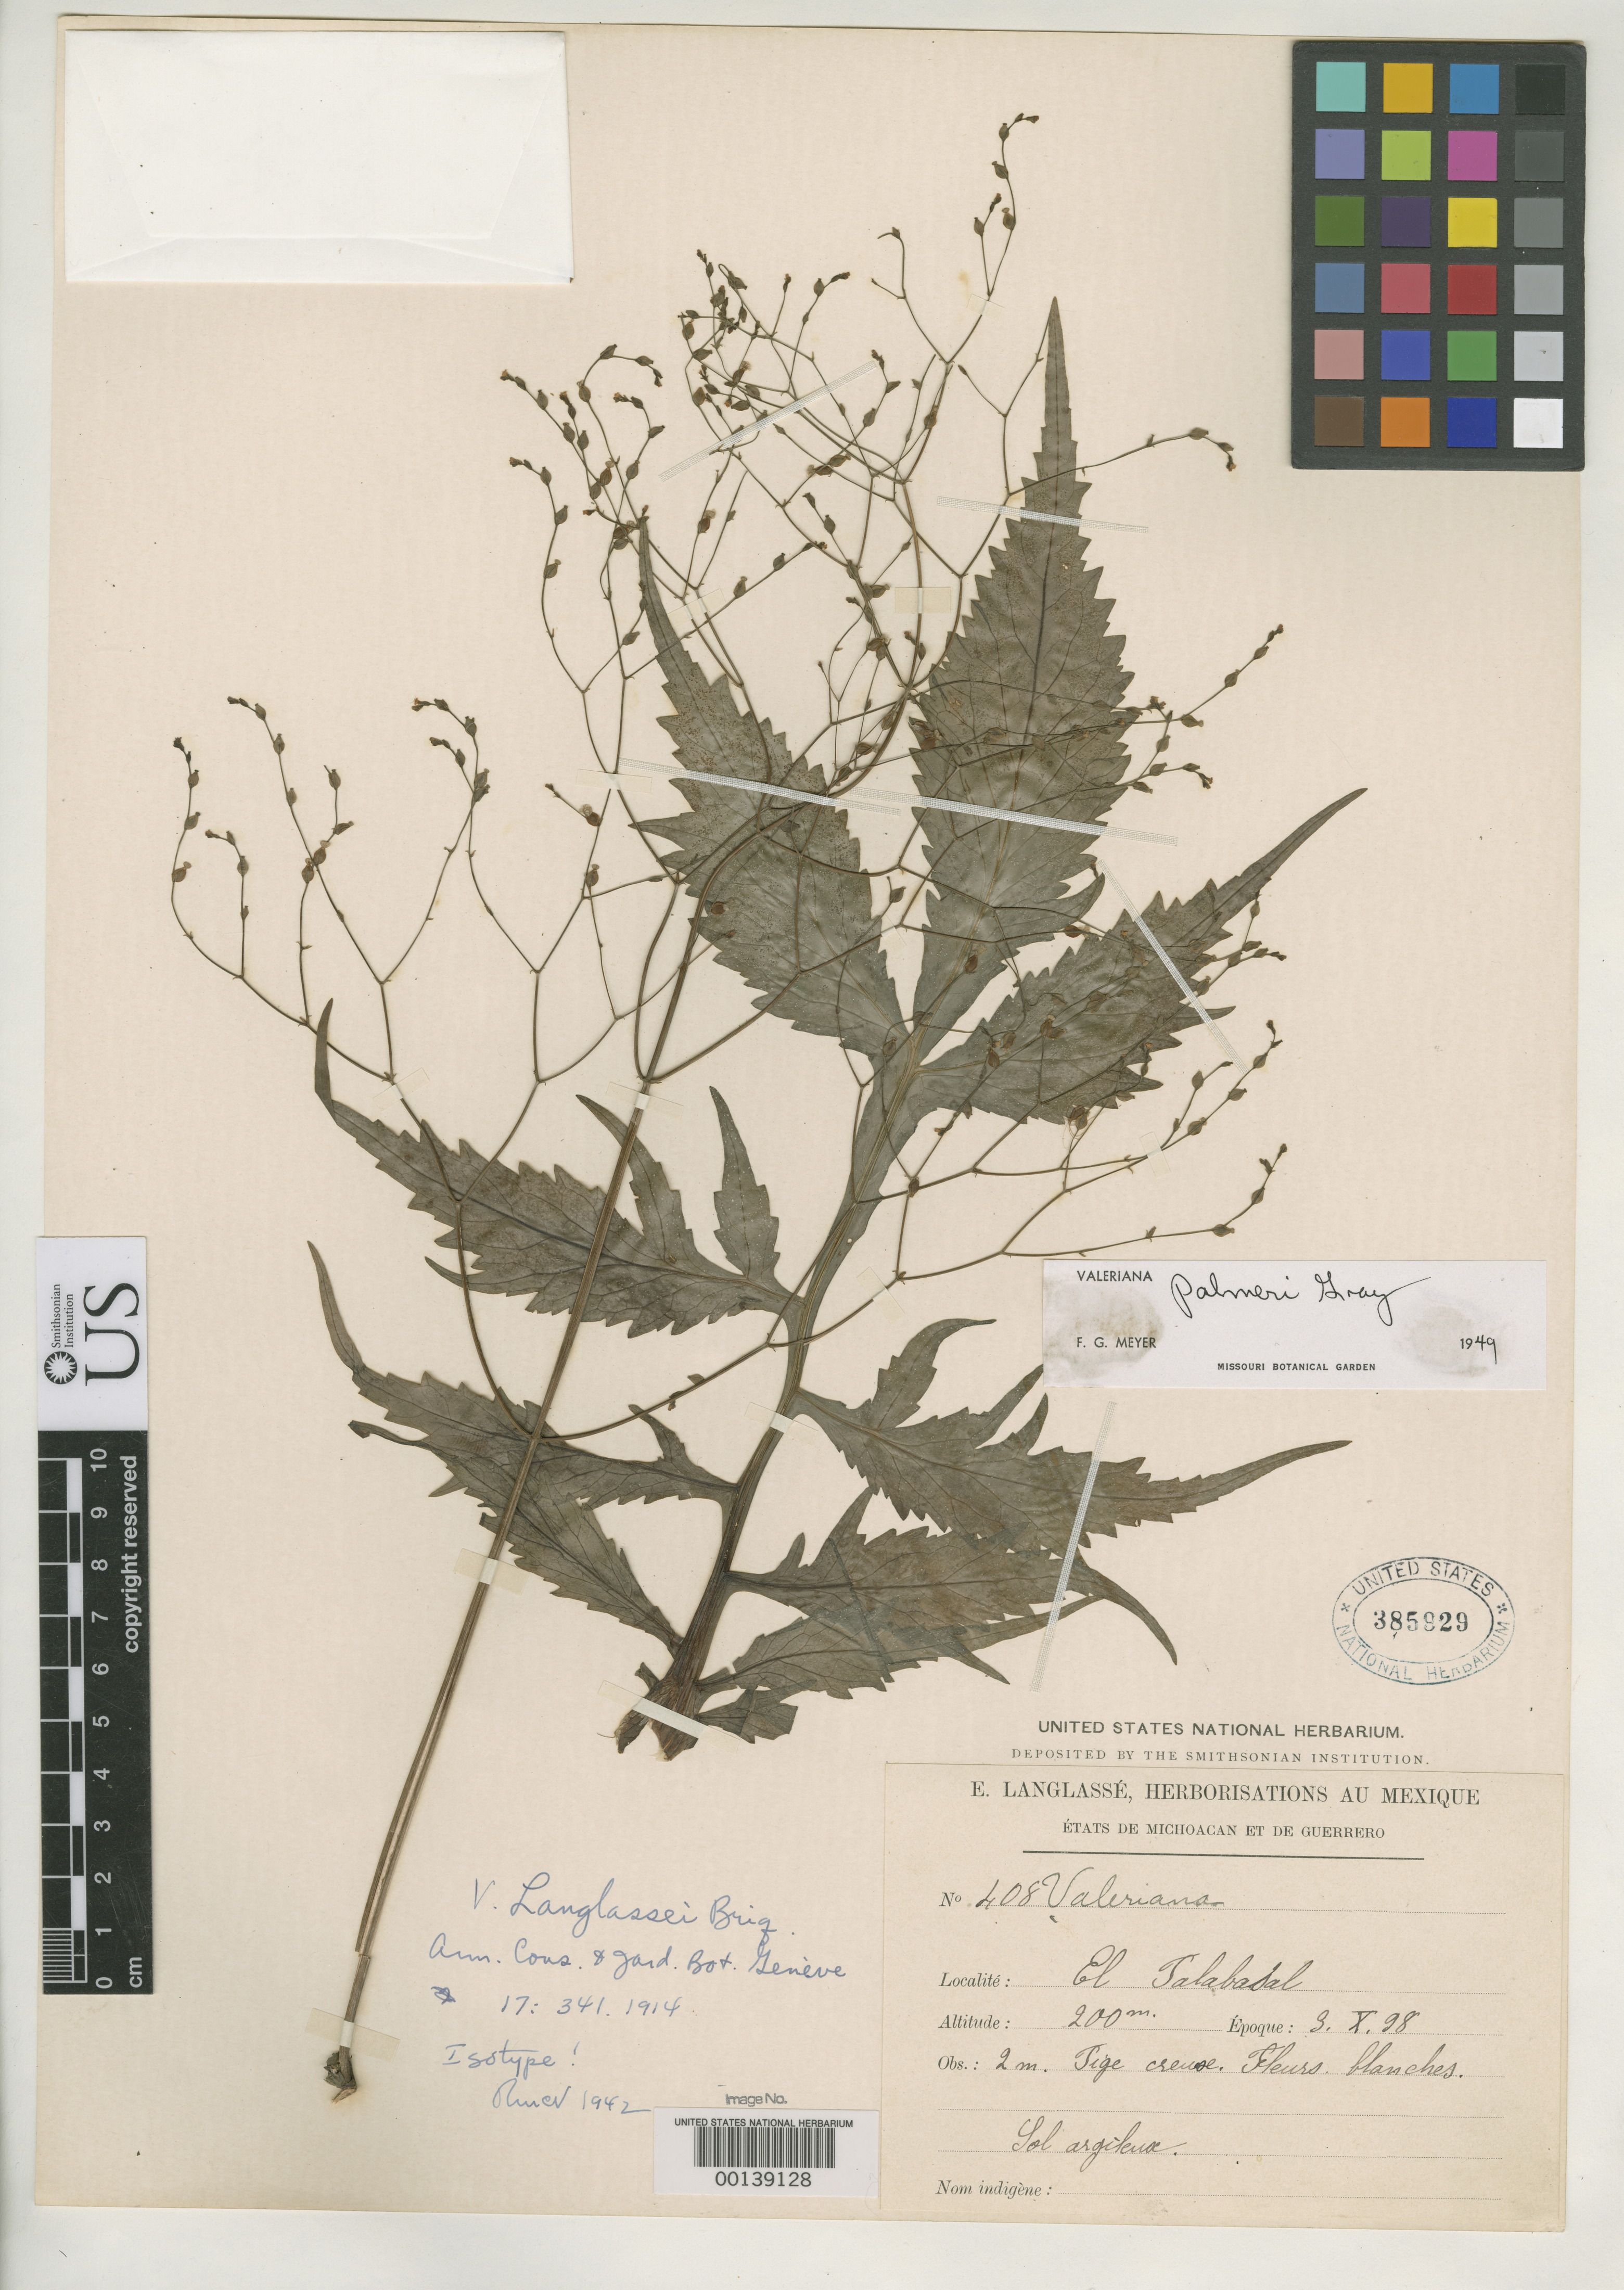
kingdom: Plantae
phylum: Tracheophyta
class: Magnoliopsida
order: Dipsacales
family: Caprifoliaceae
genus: Valeriana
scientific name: Valeriana langlassei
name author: Briq.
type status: Isotype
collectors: E. Langlassé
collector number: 408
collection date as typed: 03 Oct 1898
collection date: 1898-10-03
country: Mexico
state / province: Michoacán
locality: Calabazal.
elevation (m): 200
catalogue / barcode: US 385929